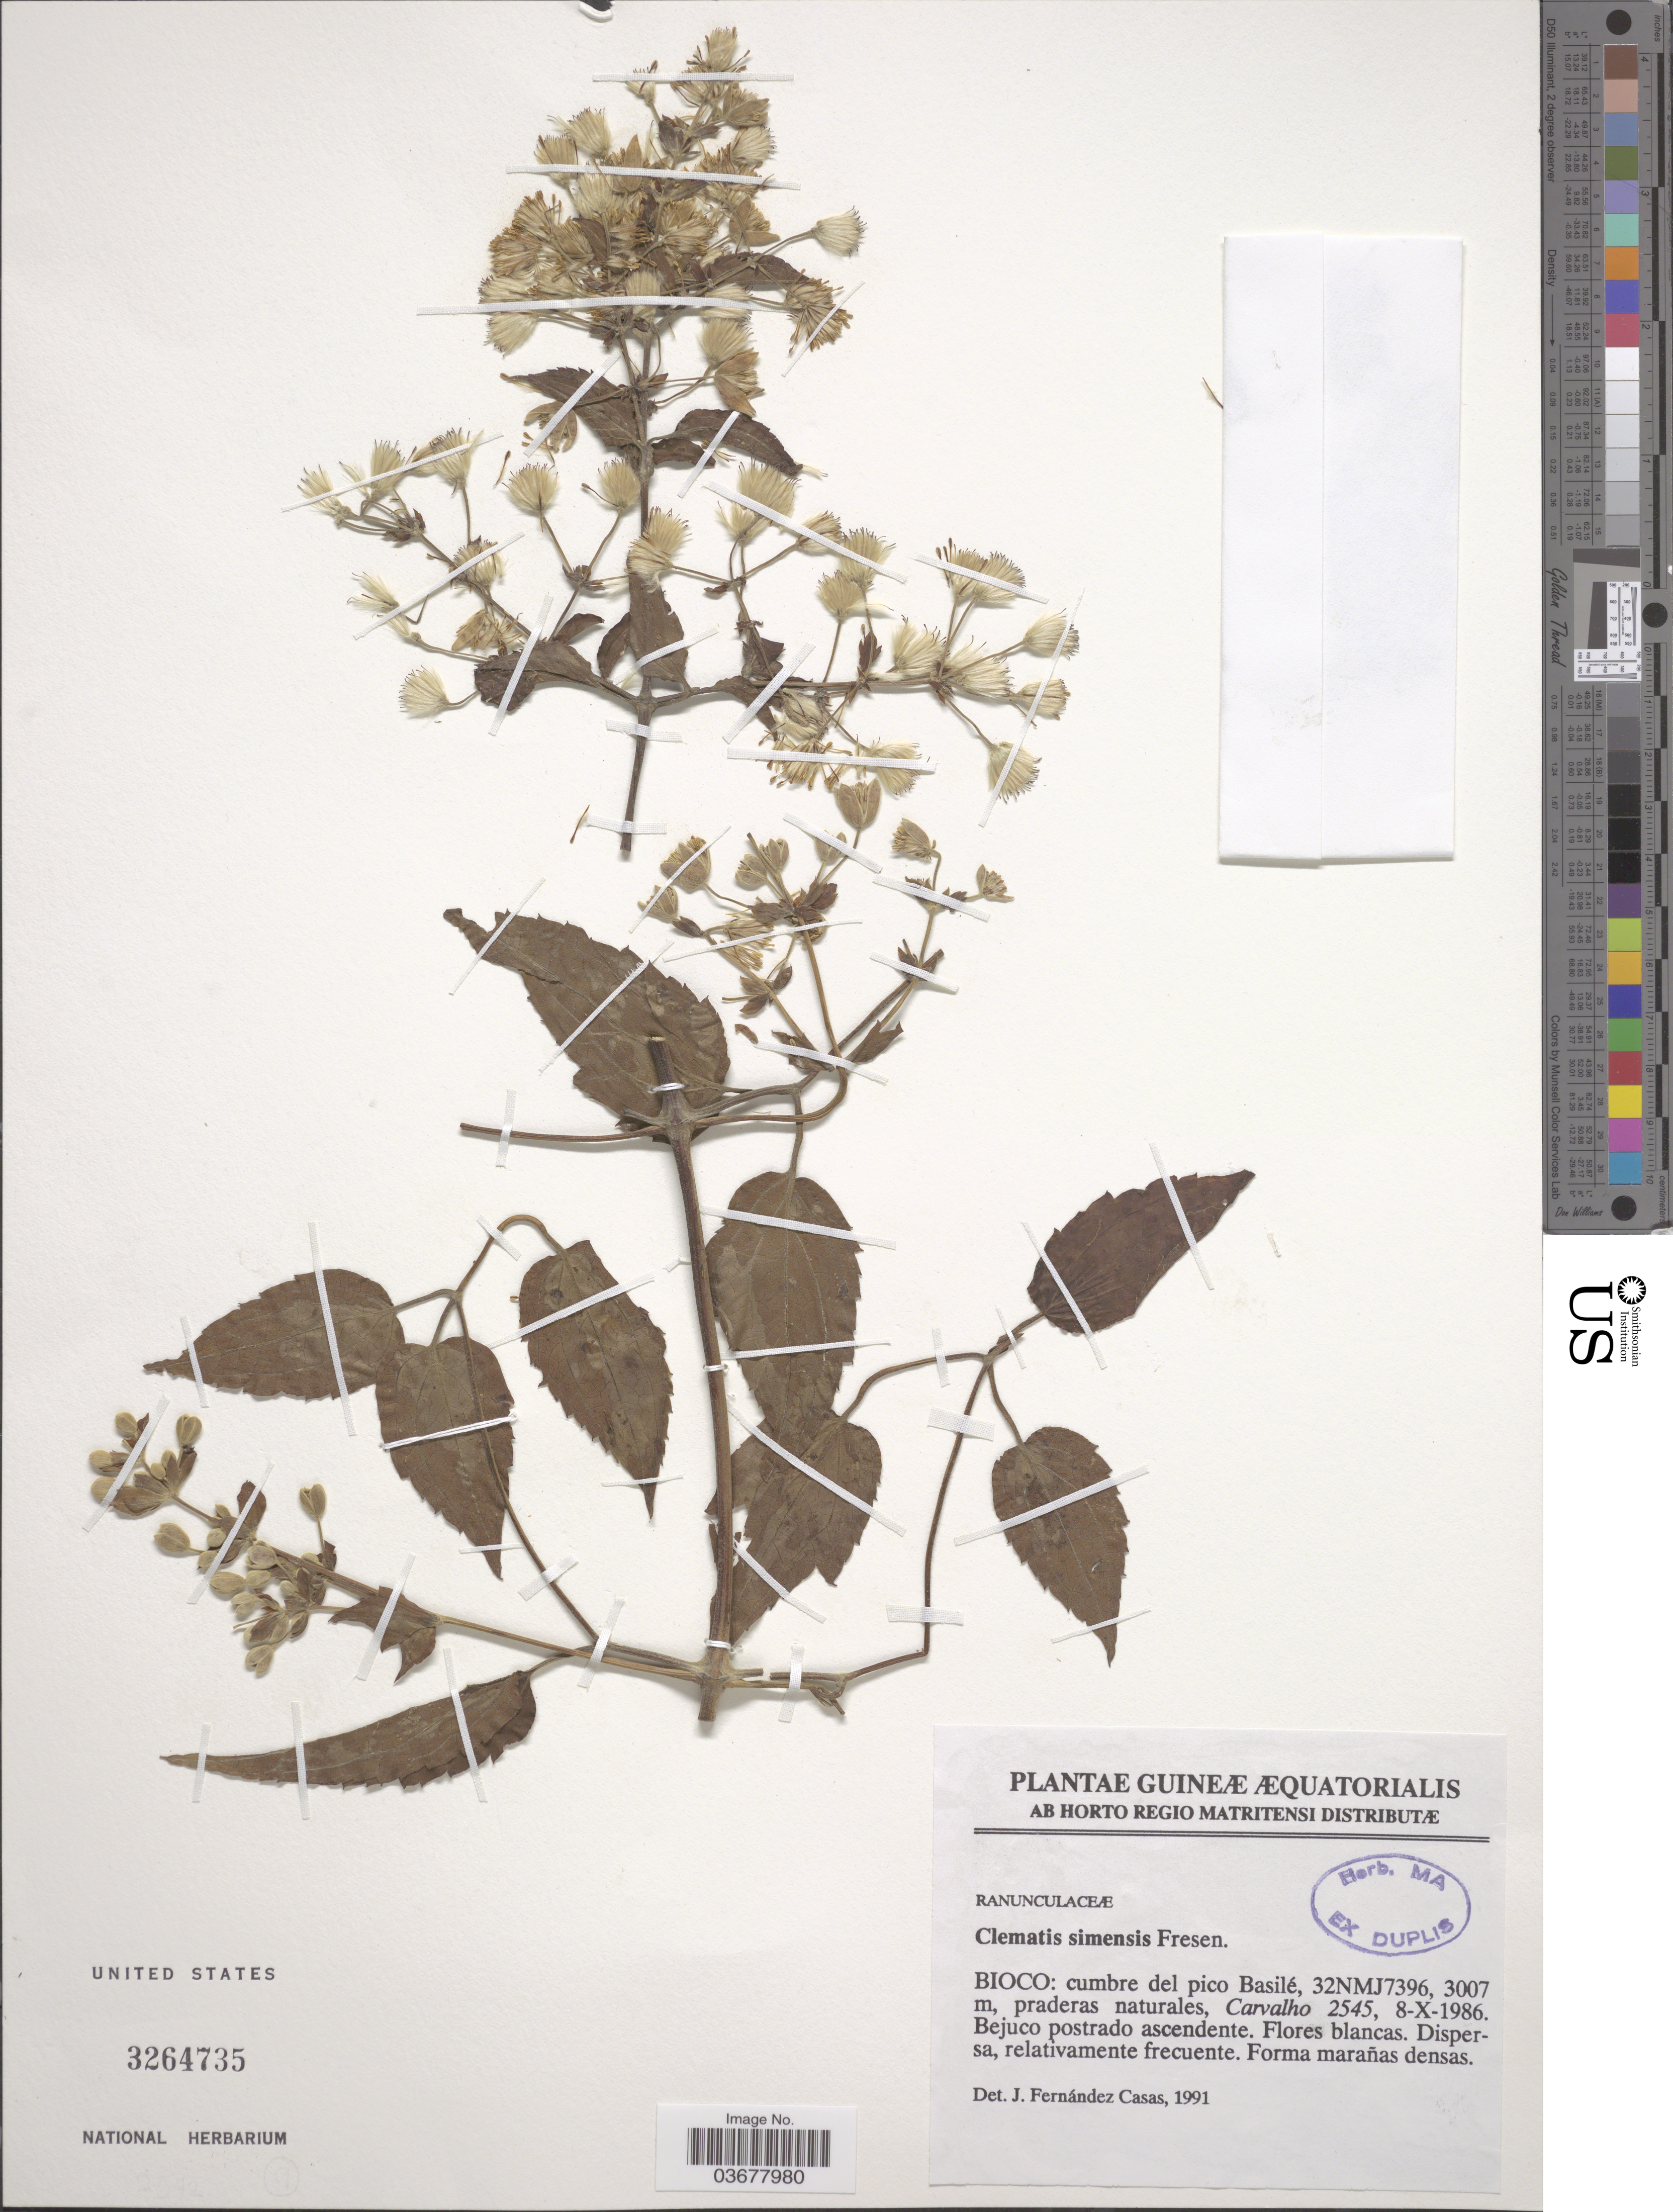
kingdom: Plantae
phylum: Tracheophyta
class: Magnoliopsida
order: Ranunculales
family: Ranunculaceae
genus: Clematis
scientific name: Clematis simensis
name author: Fresen.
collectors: Carvalho, --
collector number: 2545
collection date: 1986-10-08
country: Equatorial Guinea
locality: Guineæ Æquatorialis. Bioco: cumbre del pico Basilé, 32NMJ7396.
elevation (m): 3007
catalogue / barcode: US 3264735